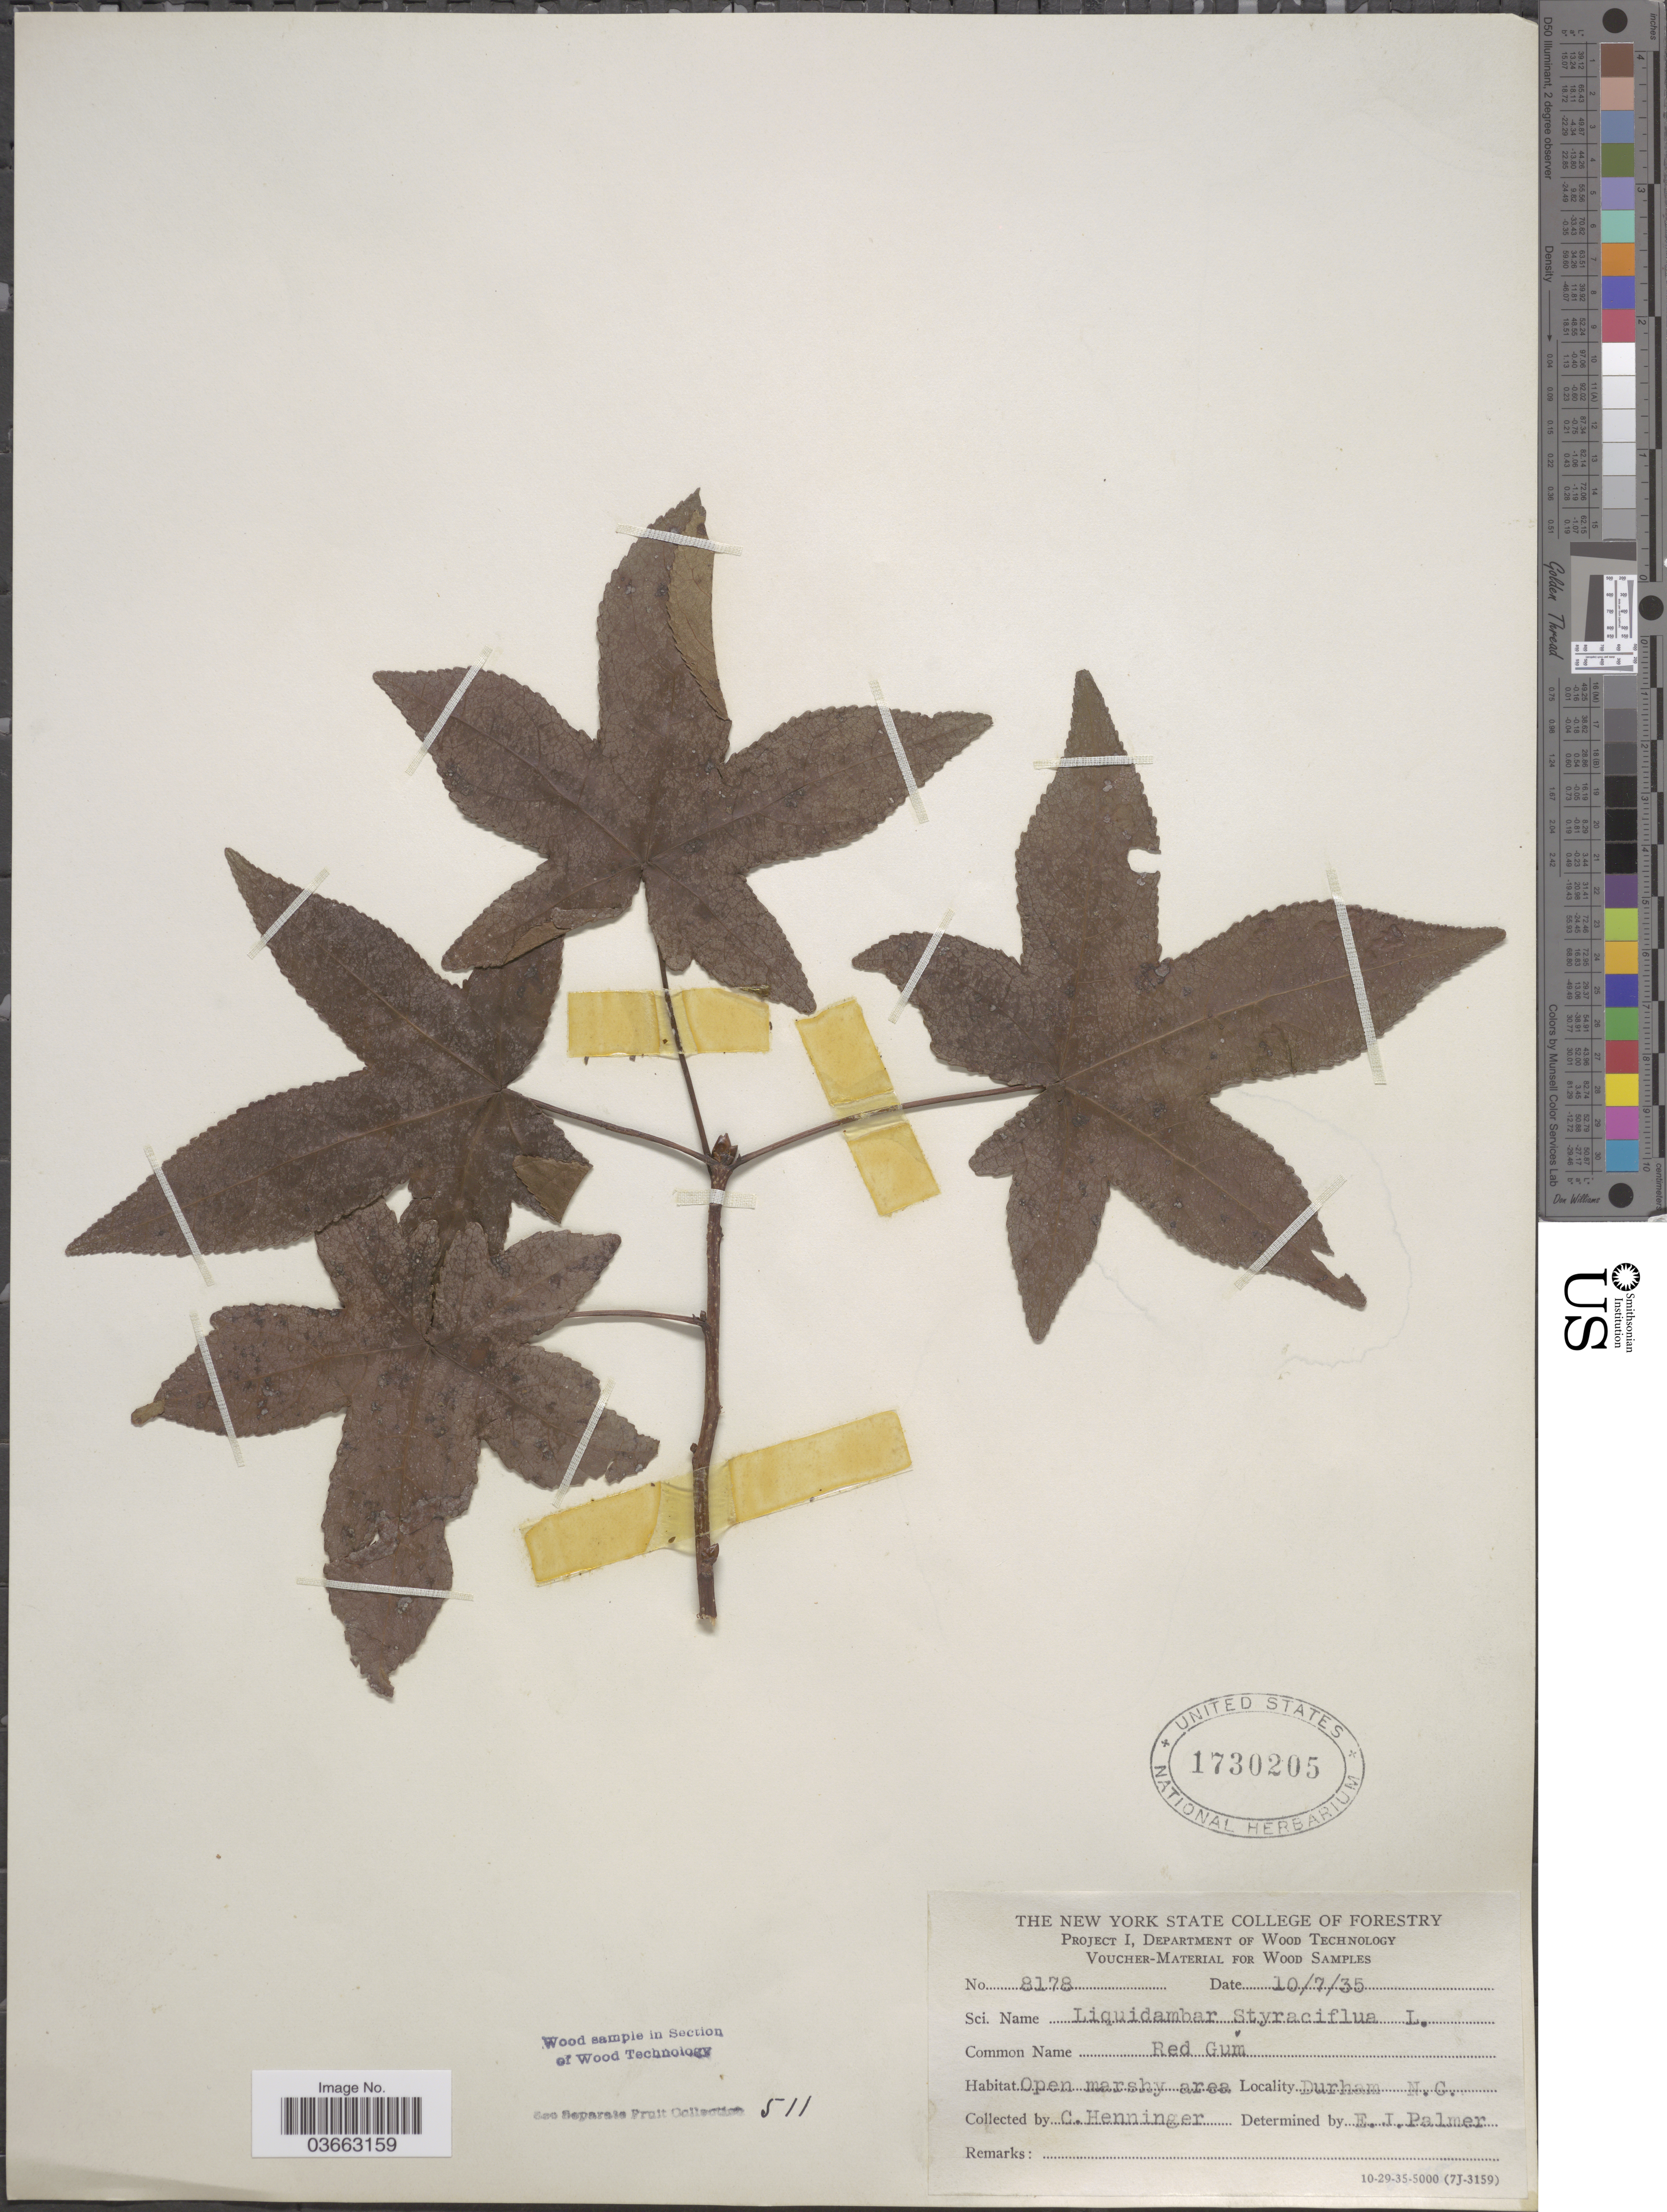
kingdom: Plantae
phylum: Tracheophyta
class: Magnoliopsida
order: Saxifragales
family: Altingiaceae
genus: Liquidambar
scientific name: Liquidambar styraciflua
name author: L.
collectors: C. Henninger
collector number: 8178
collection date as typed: Transcribed d/m/y: 7/10/35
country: United States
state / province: North Carolina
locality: Durham.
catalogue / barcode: US 1730205